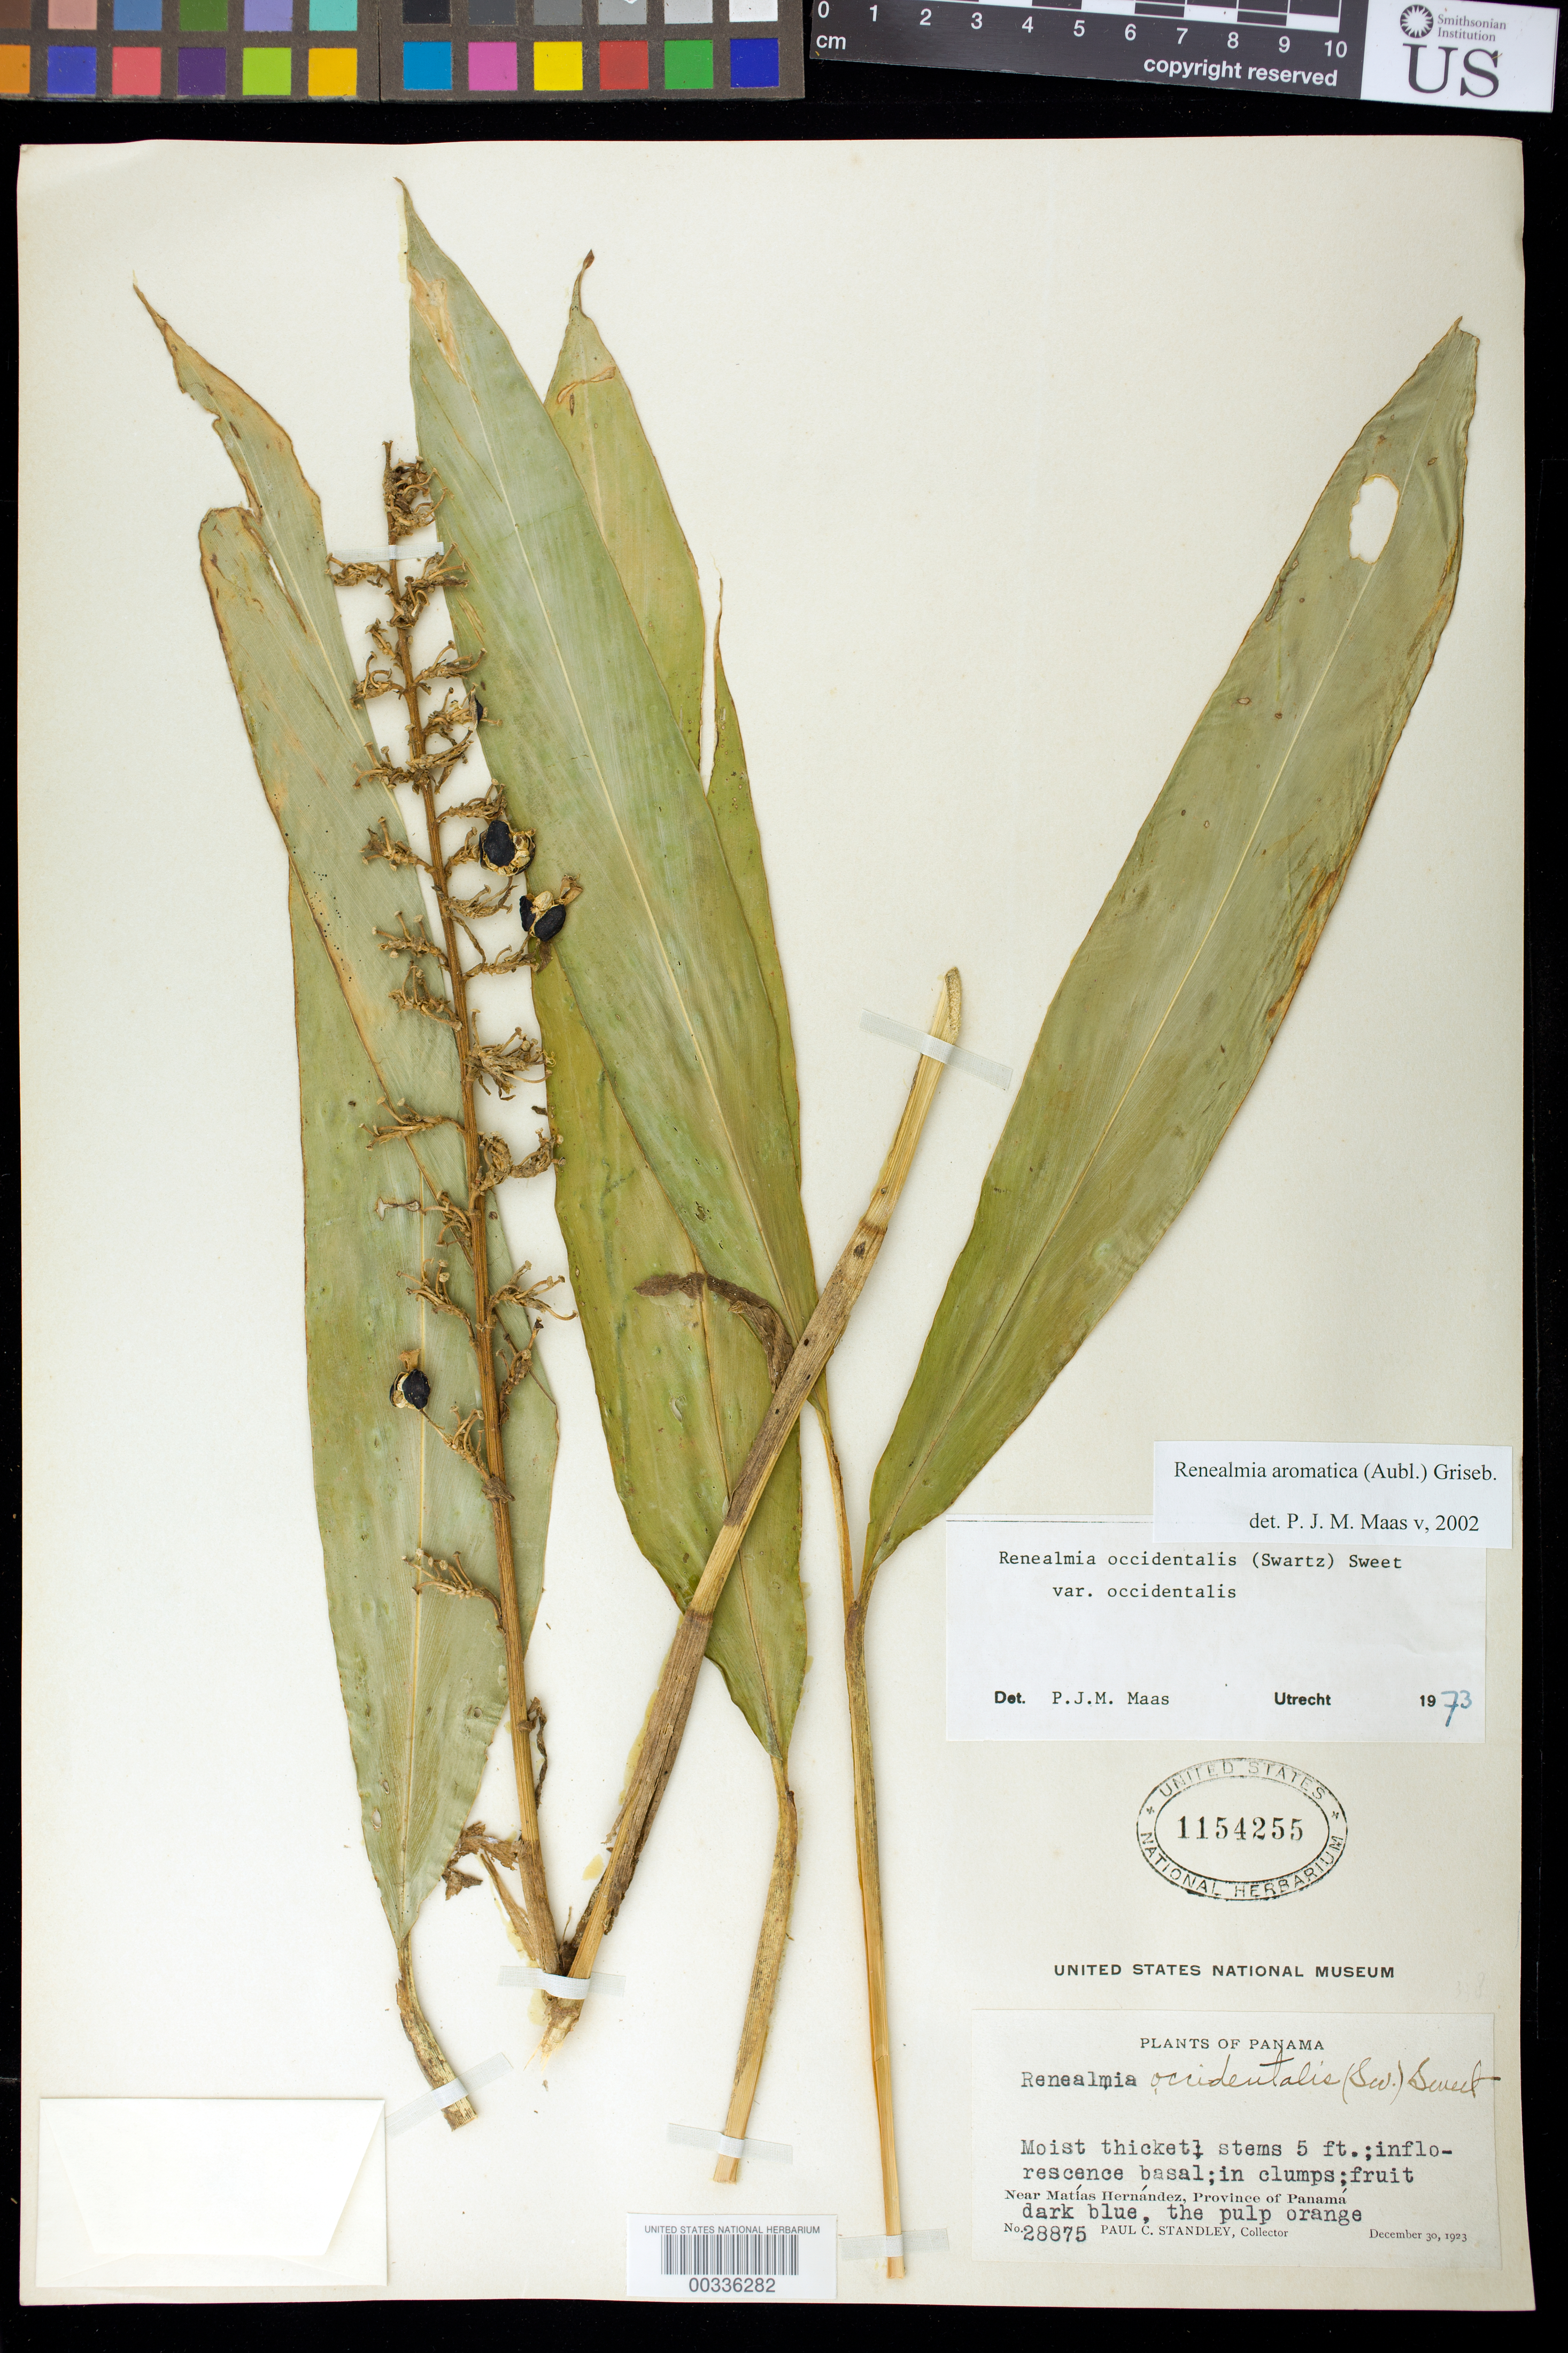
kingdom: Plantae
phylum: Tracheophyta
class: Liliopsida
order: Zingiberales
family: Zingiberaceae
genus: Renealmia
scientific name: Renealmia aromatica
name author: (Aubl.) Griseb.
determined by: Maas, Paul J. M.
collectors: P. C. Standley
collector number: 28875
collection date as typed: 30 Dec 1923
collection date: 1923-12-30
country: Panama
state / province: Panamá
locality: Near Matias Hernandez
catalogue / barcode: US 1154255